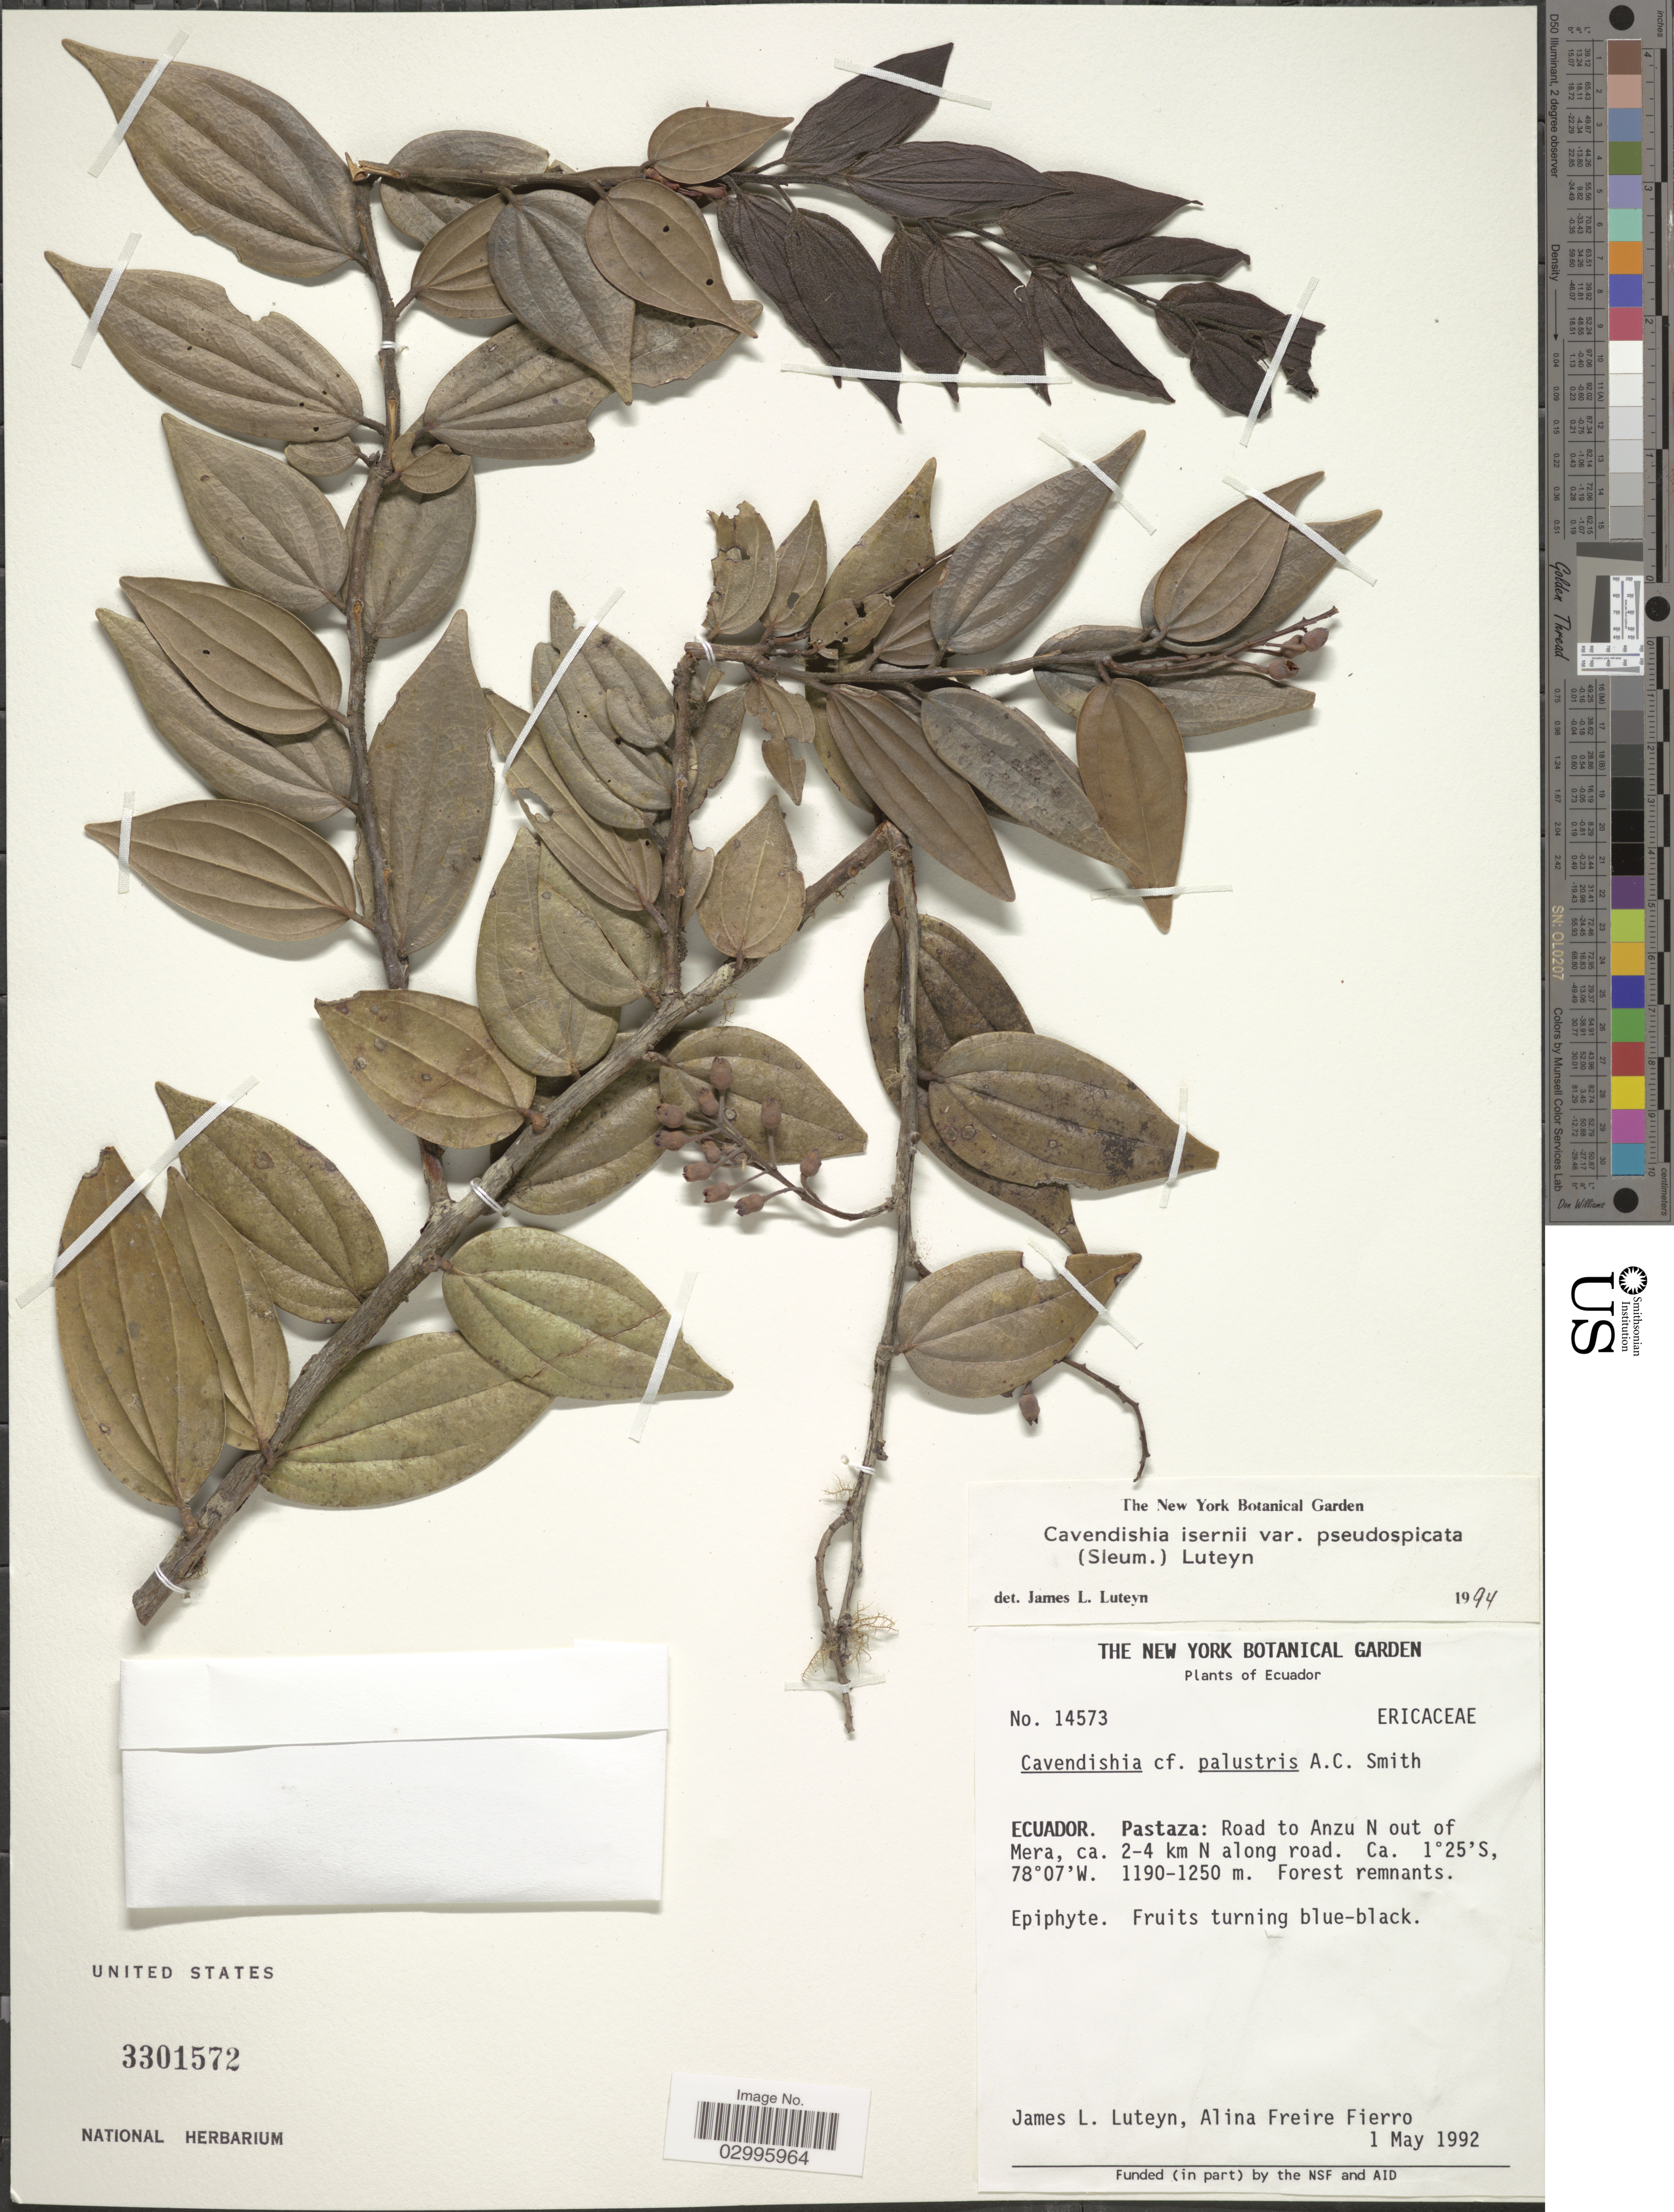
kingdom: Plantae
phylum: Tracheophyta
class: Magnoliopsida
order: Ericales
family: Ericaceae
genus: Cavendishia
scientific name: Cavendishia isernii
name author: Sleumer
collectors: J. Luteyn & A. Freire-Fierro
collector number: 14573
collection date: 1992-05-01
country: Ecuador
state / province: Pastaza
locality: Road to Anzu N out of Mera, ca. 2-4 km N along road.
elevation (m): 1190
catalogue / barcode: US 3301572